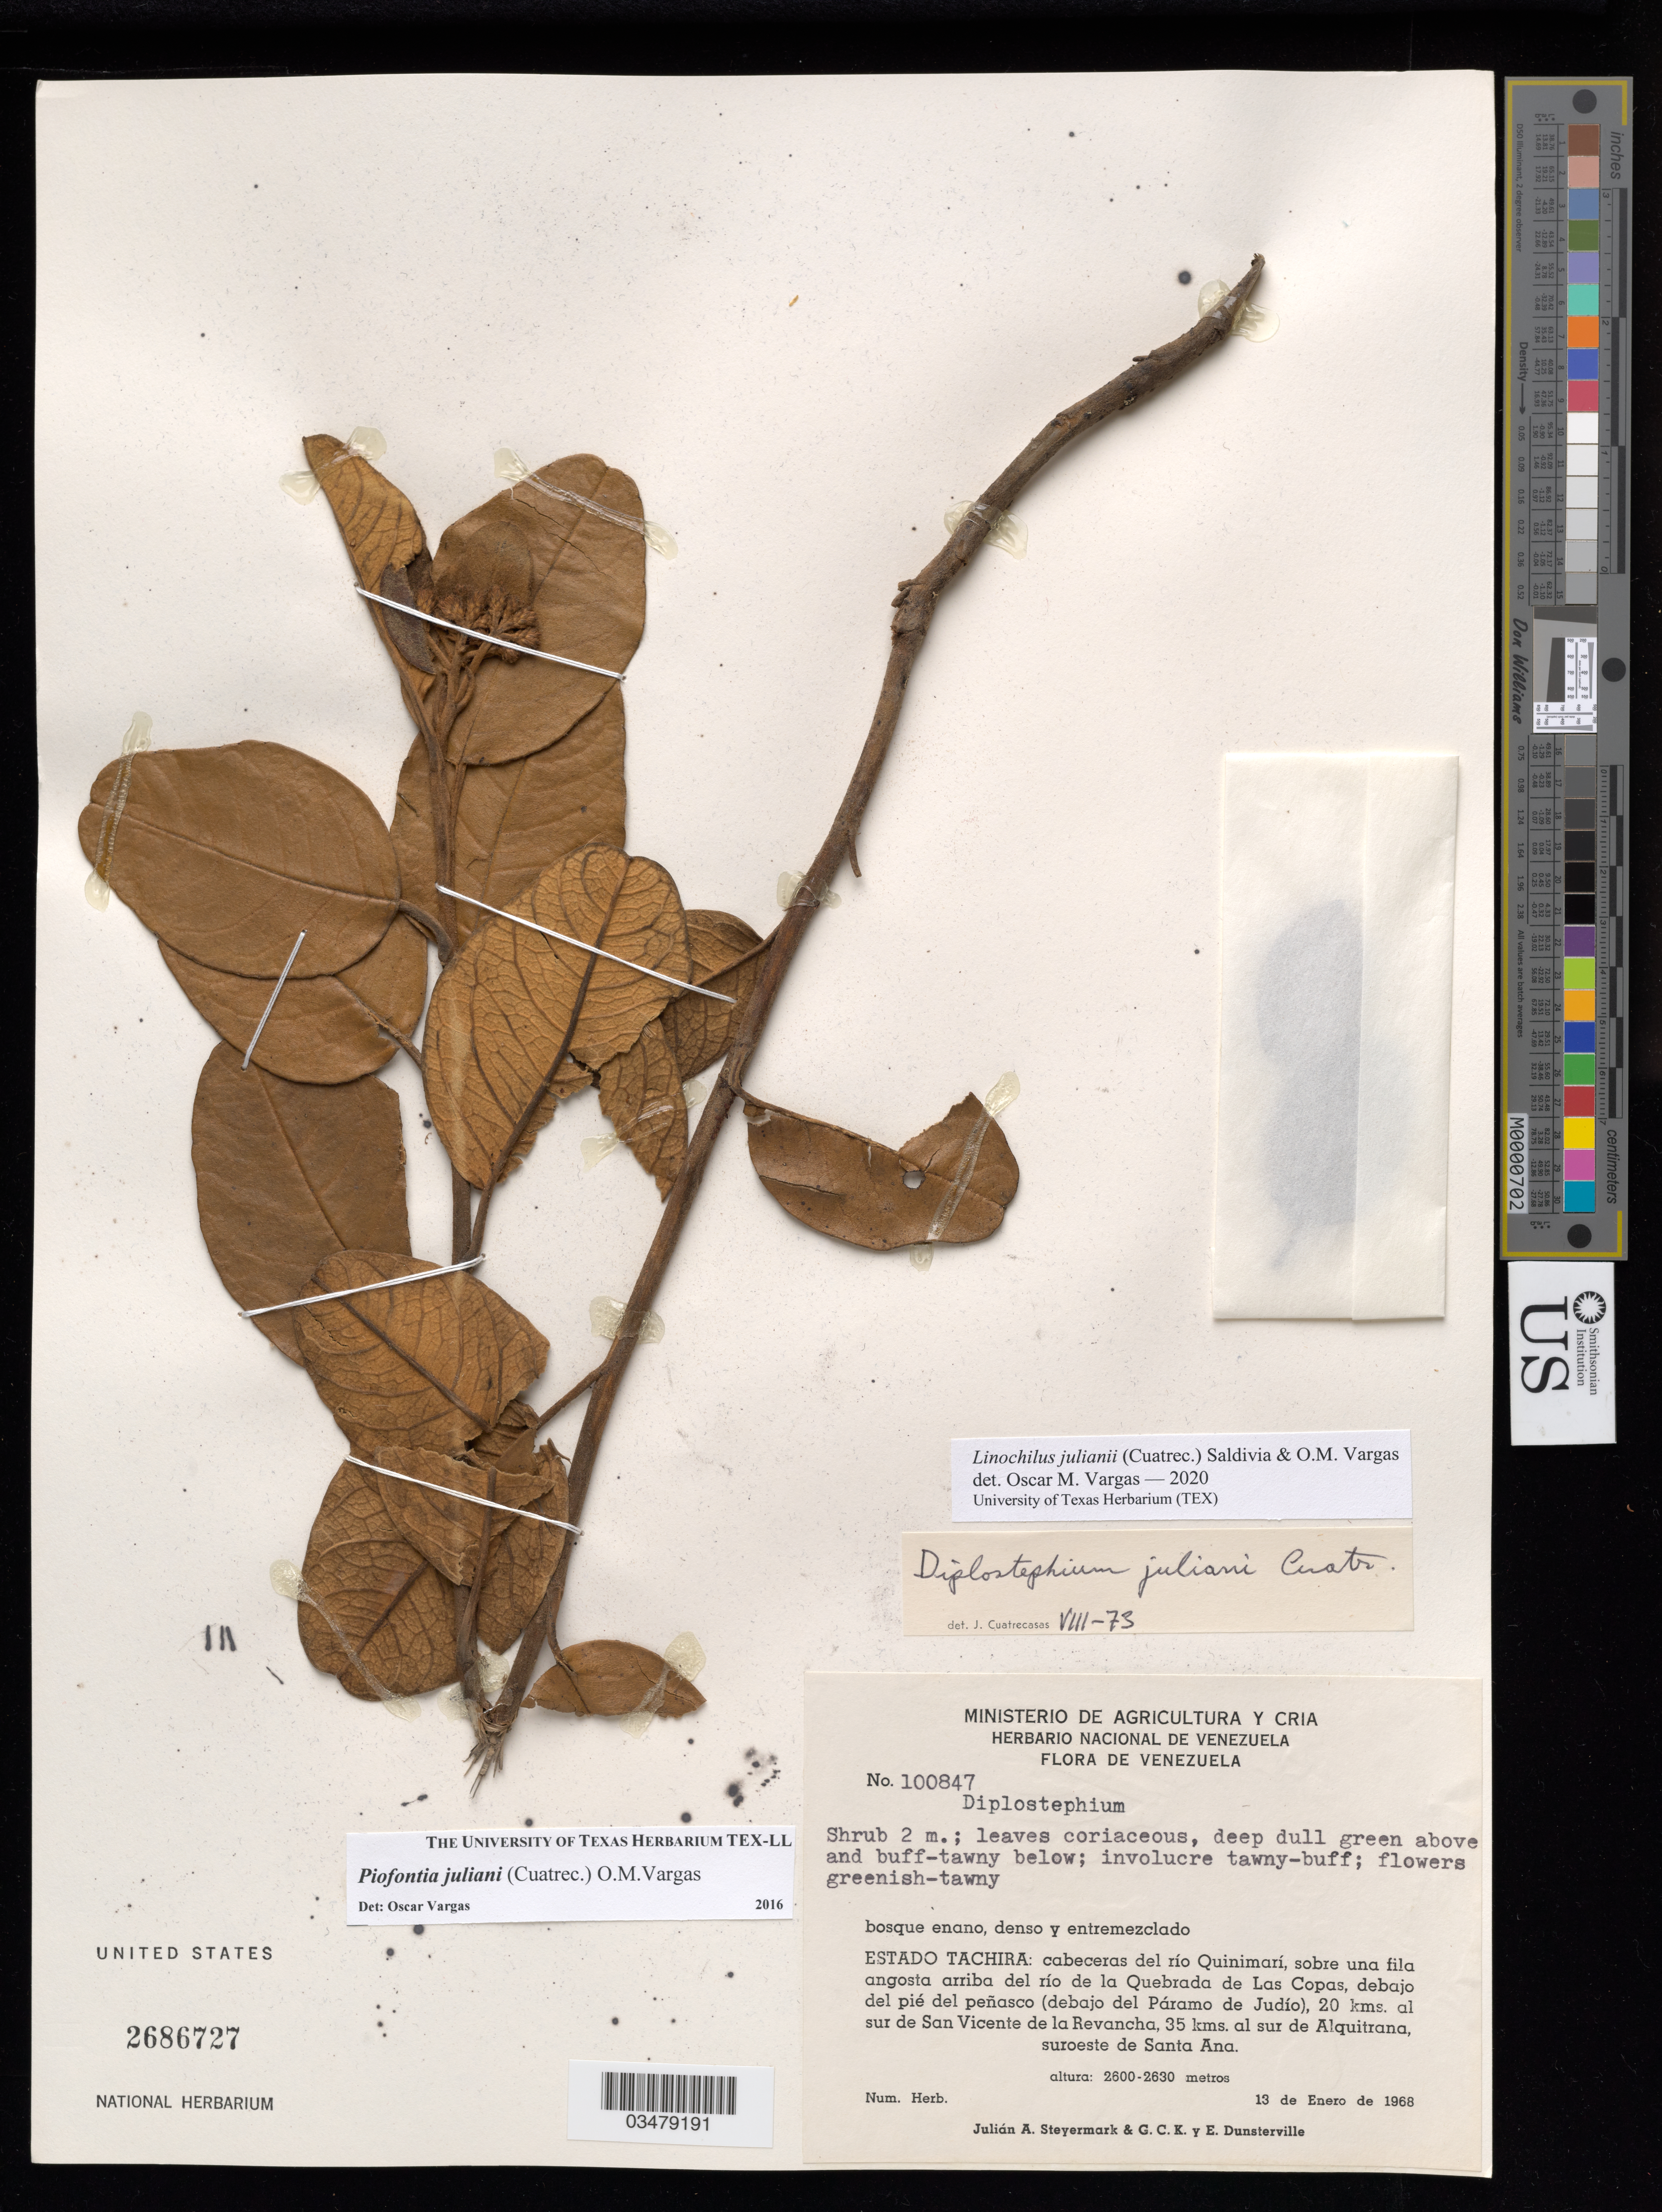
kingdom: Plantae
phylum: Tracheophyta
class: Magnoliopsida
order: Asterales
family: Asteraceae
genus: Linochilus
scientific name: Linochilus julianii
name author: (Cuatrec.) Saldivia & O.M. Vargas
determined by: Vargas, Oscar M.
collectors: J. Steyermark, G. C. K. Dunsterville & E. Dunsterville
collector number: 100847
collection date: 1968-01-13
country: Venezuela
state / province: Tachira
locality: Cabeceras del río Quinimarí, sobre una fila angosta arriba del río de la Quebrada de Las Copas, debajo del pié del peñasco (debajo del Páramo de Judío), 20 kms. al sur de San Vicente de la Revancha, 35 kms. al sur de Alquitrana, suroeste de Santa Ana.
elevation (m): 2600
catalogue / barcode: US 2686727